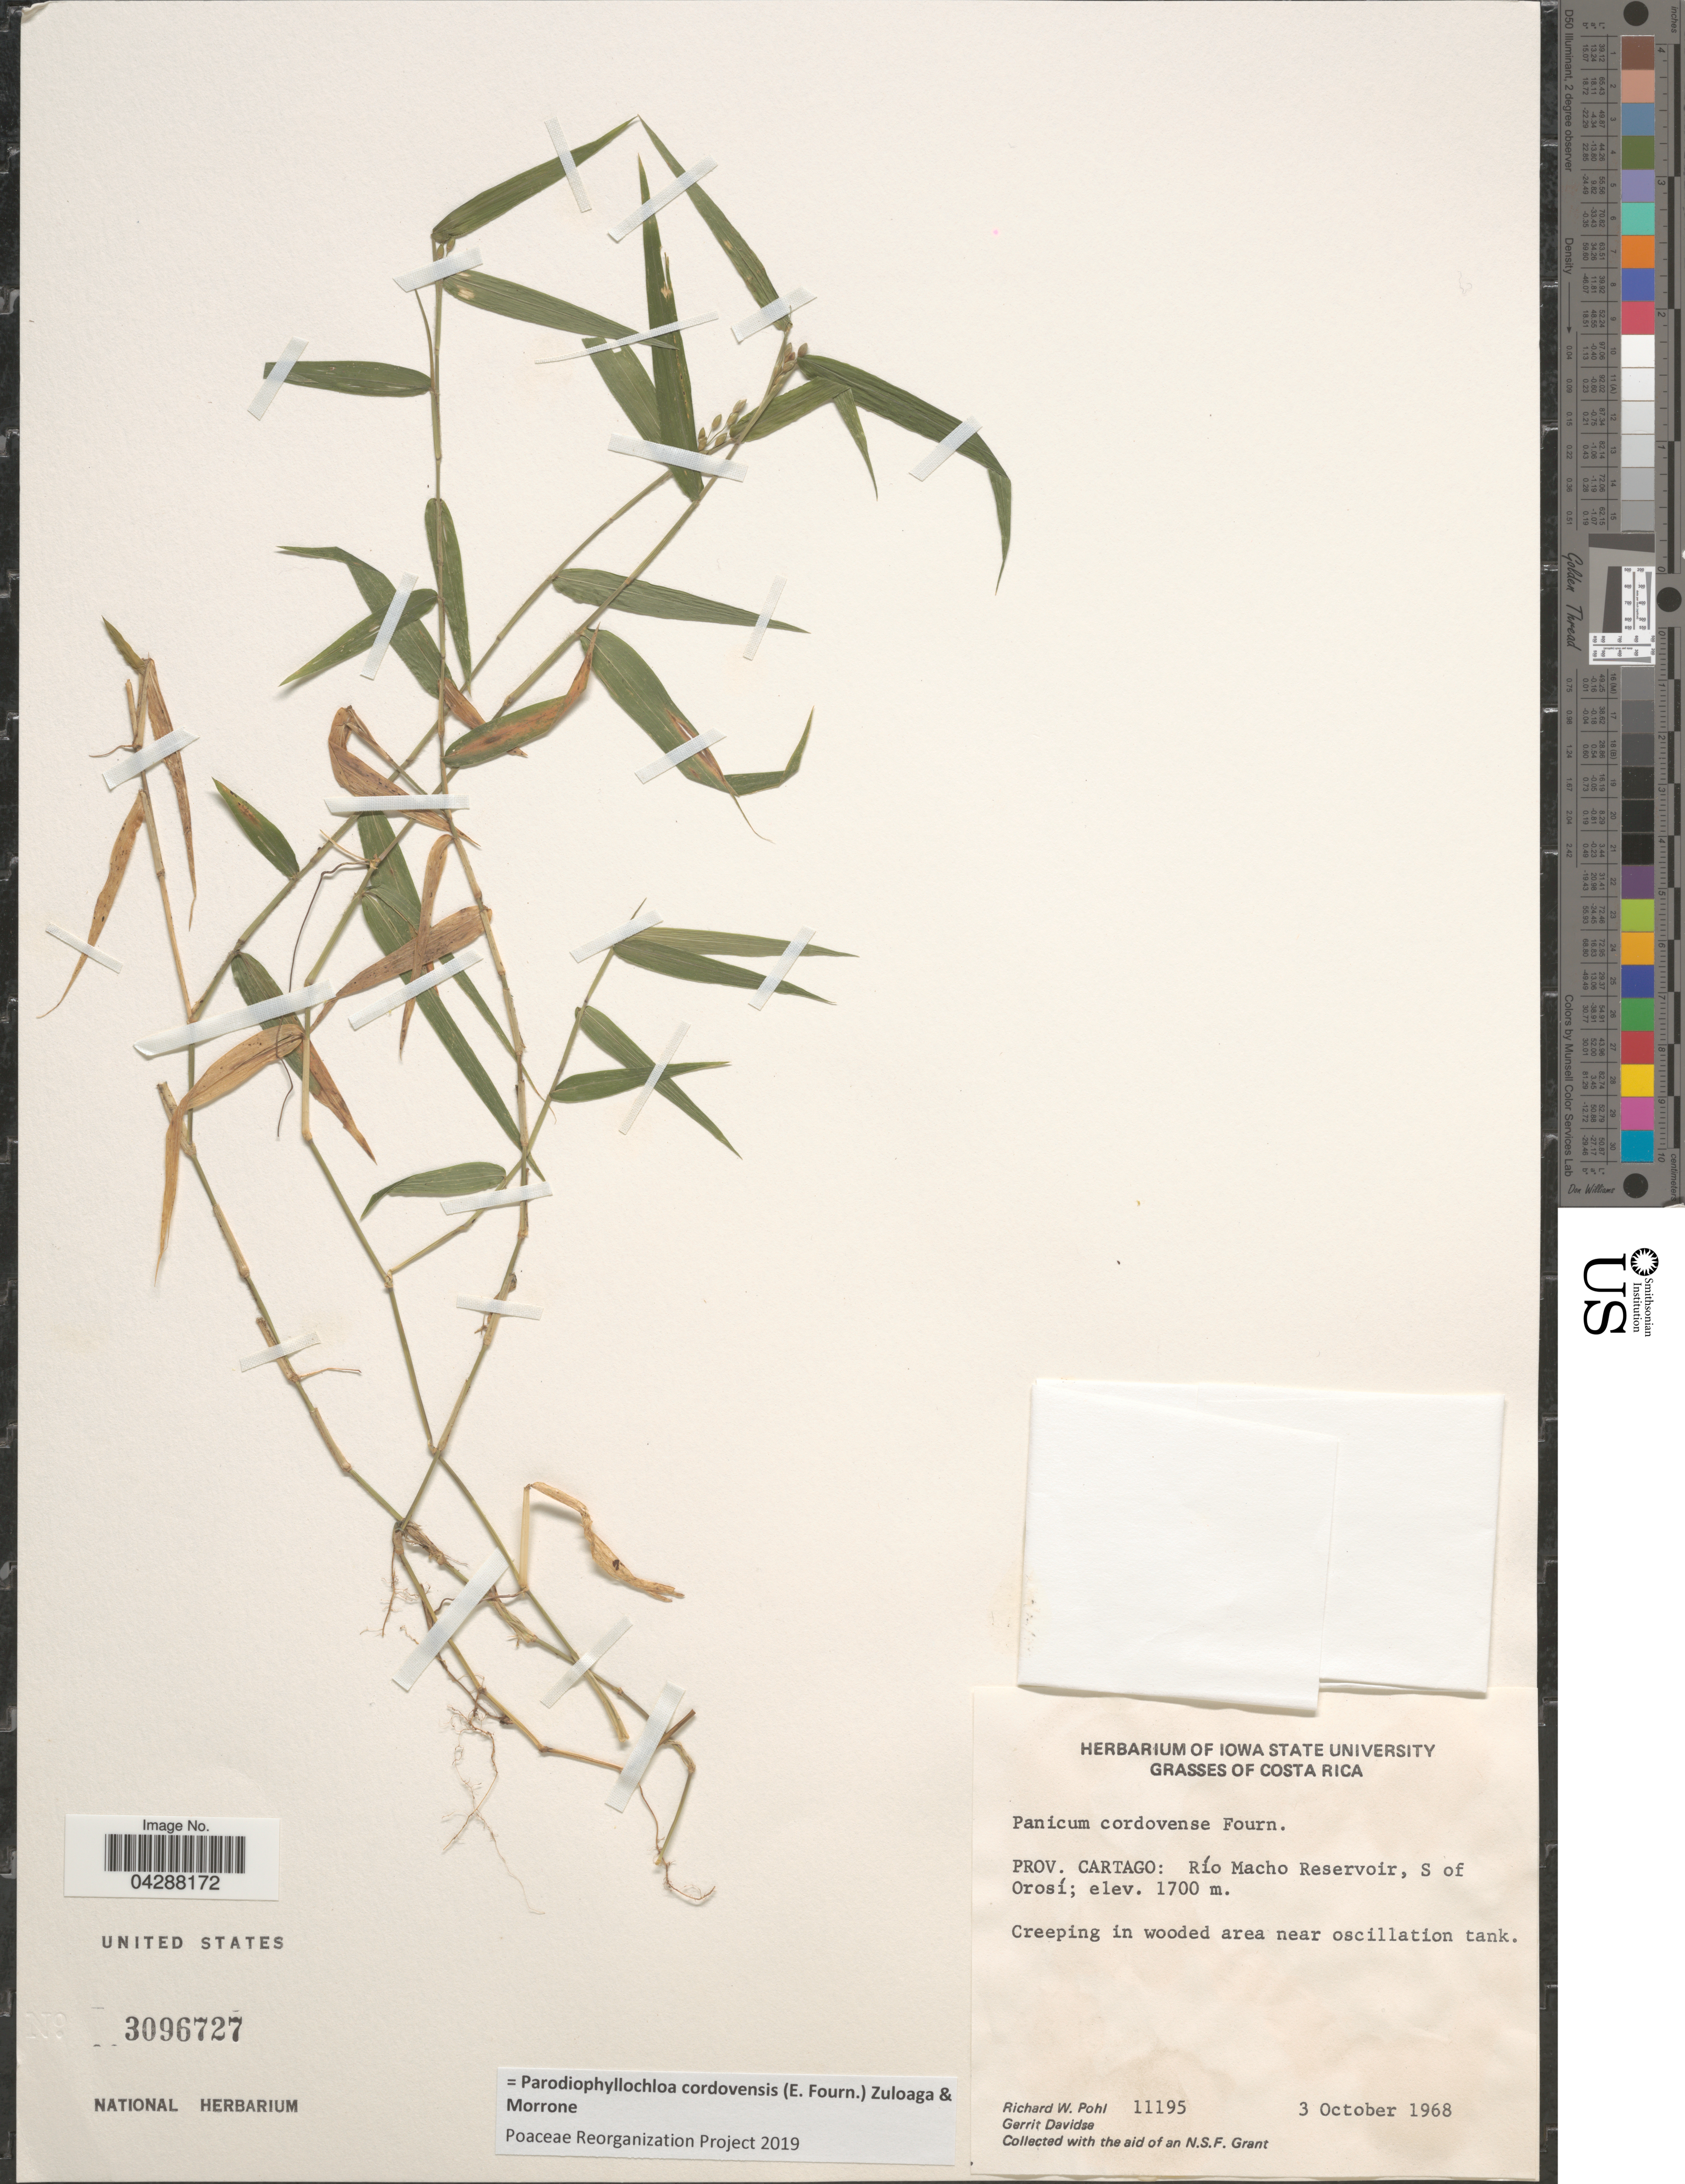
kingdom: Plantae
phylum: Tracheophyta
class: Liliopsida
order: Poales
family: Poaceae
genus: Parodiophyllochloa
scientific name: Parodiophyllochloa cordovensis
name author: (E. Fourn.) Zuloaga & Morrone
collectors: R. W. Pohl & G. Davidse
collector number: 11195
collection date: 1968-10-03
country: Costa Rica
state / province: Cartago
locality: Rio Macho Reservoir, S of Orosi.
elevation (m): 1700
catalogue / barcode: US 3096727